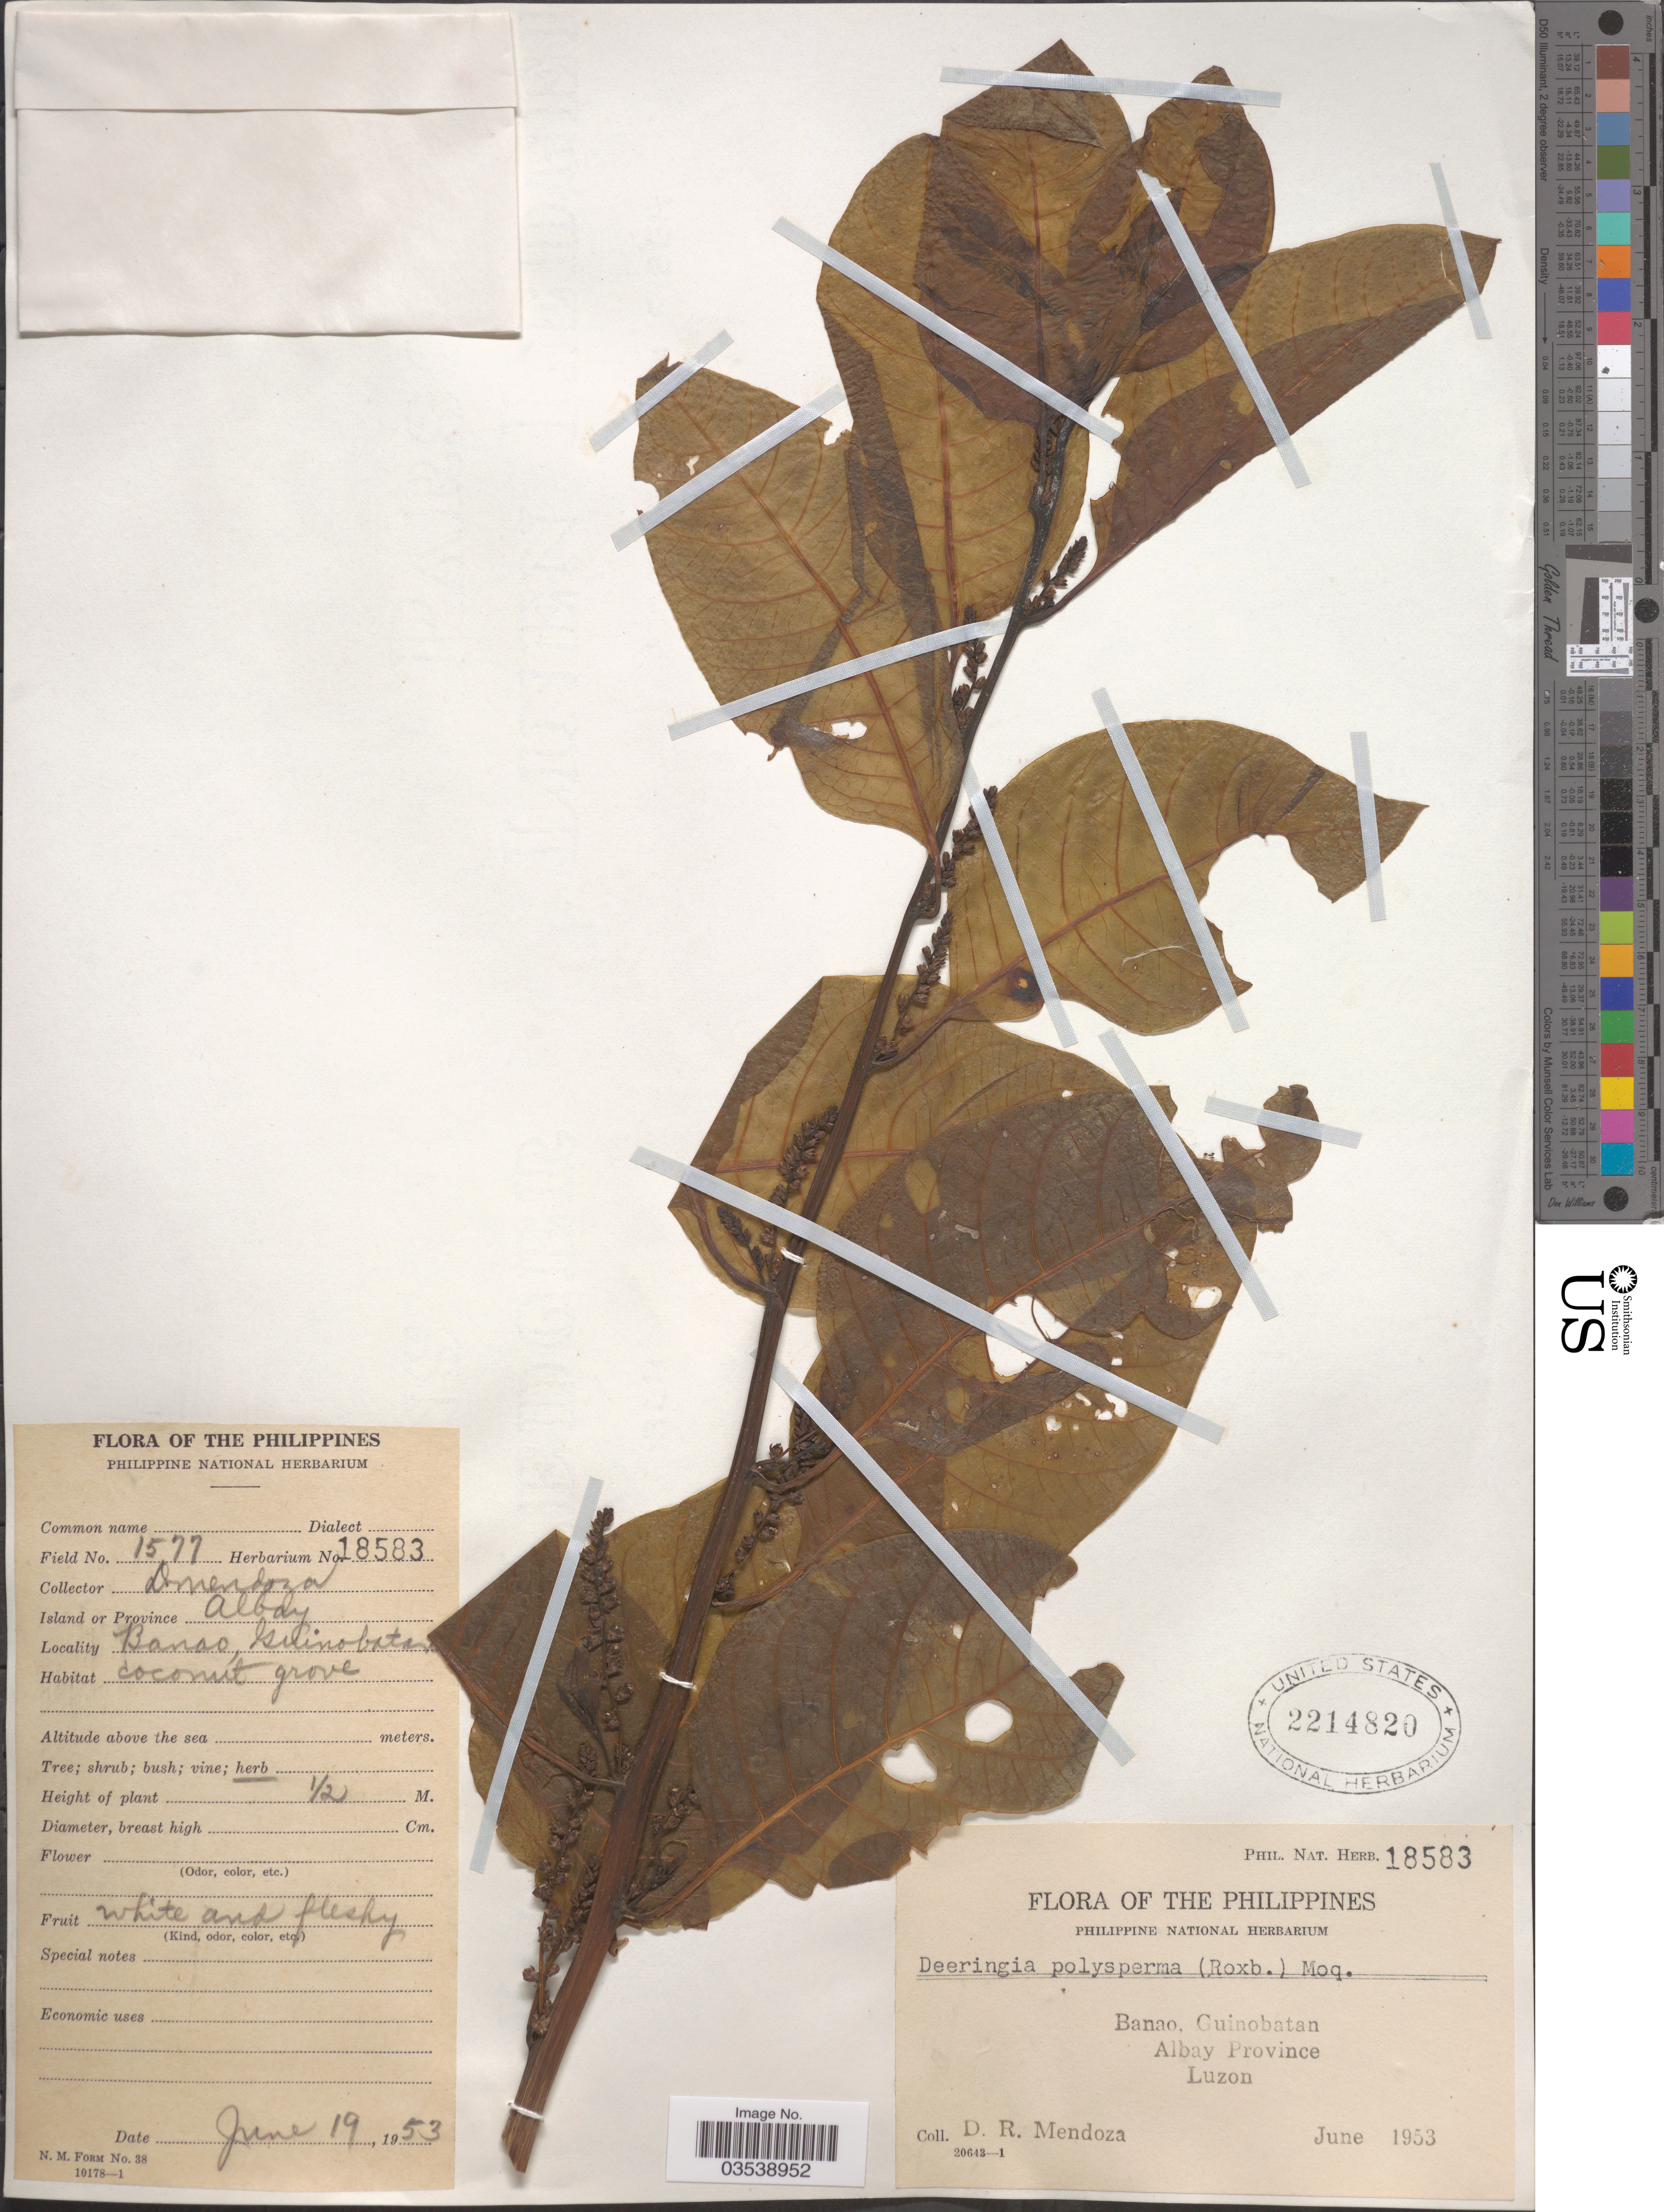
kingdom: Plantae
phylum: Tracheophyta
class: Magnoliopsida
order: Caryophyllales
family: Amaranthaceae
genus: Deeringia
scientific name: Deeringia polysperma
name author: (Roxb.) Moq.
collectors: D. Mendoza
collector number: Phil. Nat. Herb. 18583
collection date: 1953-06-19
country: Philippines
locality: Banao, Guinobatan. Albay Province. Luzon.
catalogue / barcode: US 2214820